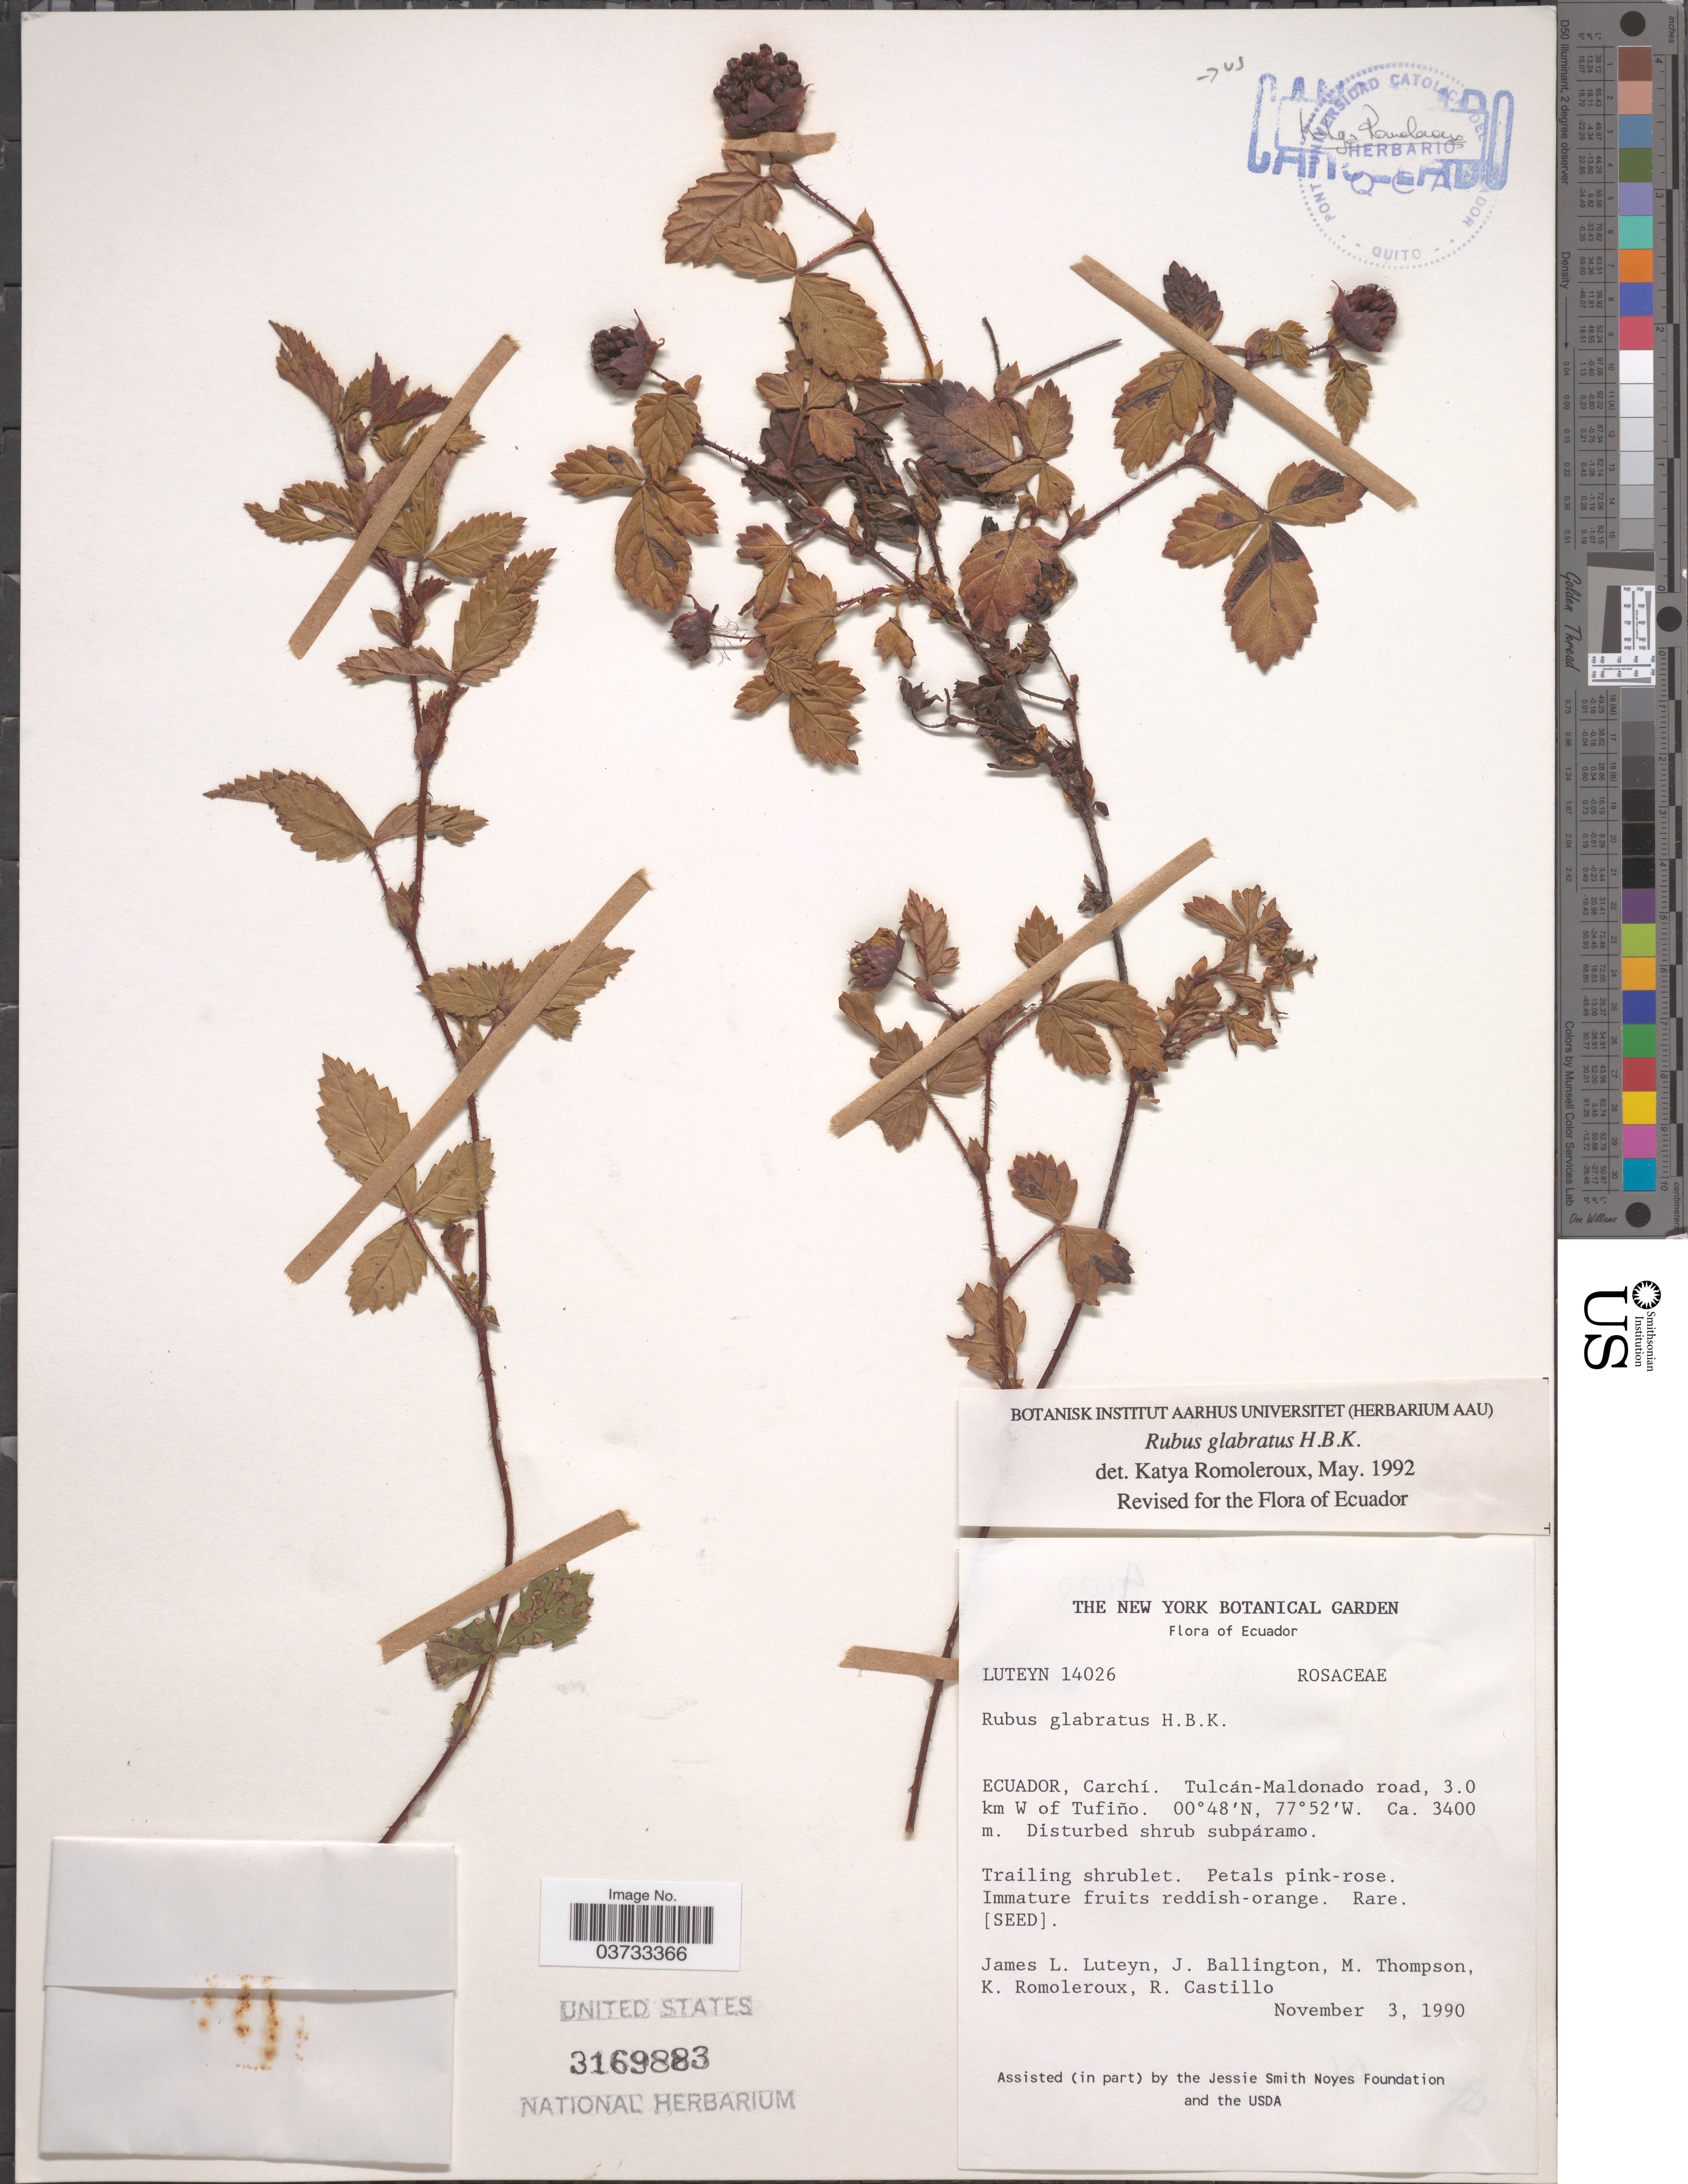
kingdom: Plantae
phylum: Tracheophyta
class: Magnoliopsida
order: Rosales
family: Rosaceae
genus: Rubus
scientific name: Rubus glabratus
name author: Kunth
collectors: J. Luteyn, J. Ballington, M. Thompson, K. Romoleroux & R. Castillo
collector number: Luteyn 14026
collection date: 1990-11-03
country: Ecuador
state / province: Carchi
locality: Tulcán-Maldonado road, 3.0 km W of Tufiño.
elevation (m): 3400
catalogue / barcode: US 3169883